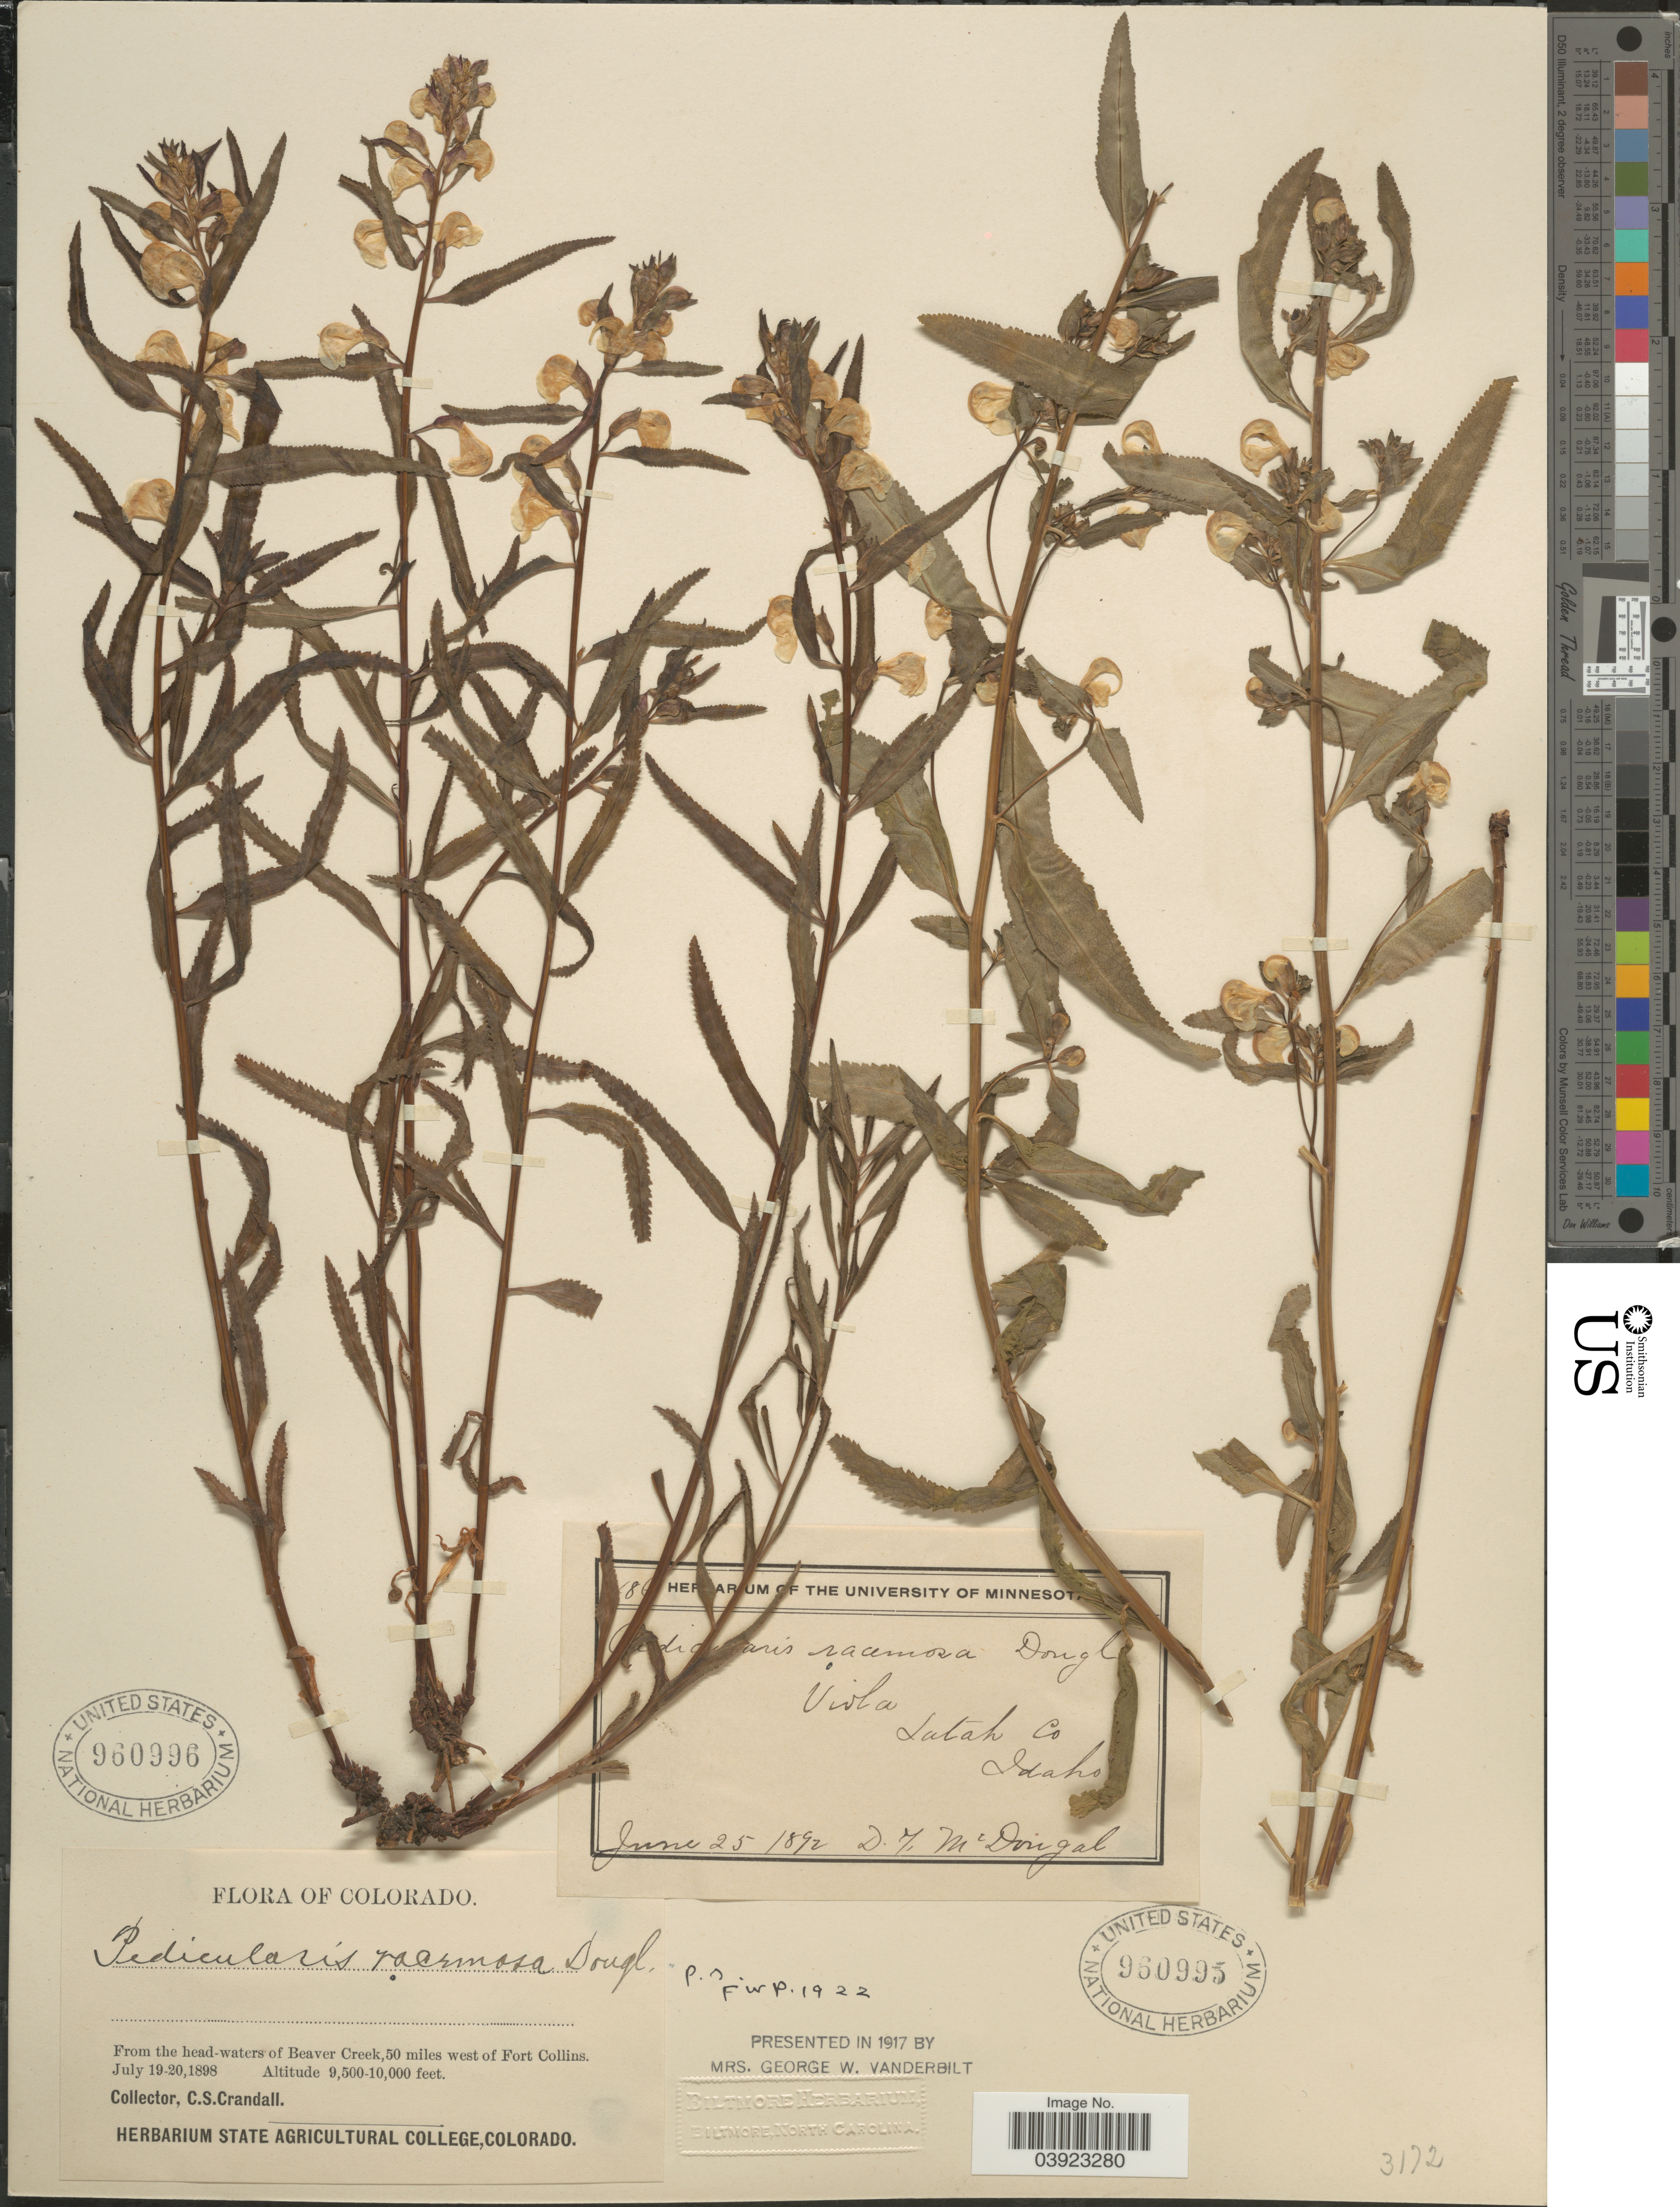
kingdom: Plantae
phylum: Tracheophyta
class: Magnoliopsida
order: Lamiales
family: Orobanchaceae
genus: Pedicularis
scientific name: Pedicularis racemosa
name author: Douglas ex Benth.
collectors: D. McDougal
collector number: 186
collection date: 1892-06-25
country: United States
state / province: Idaho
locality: Viola, Latah Co.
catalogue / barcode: US 960995-2